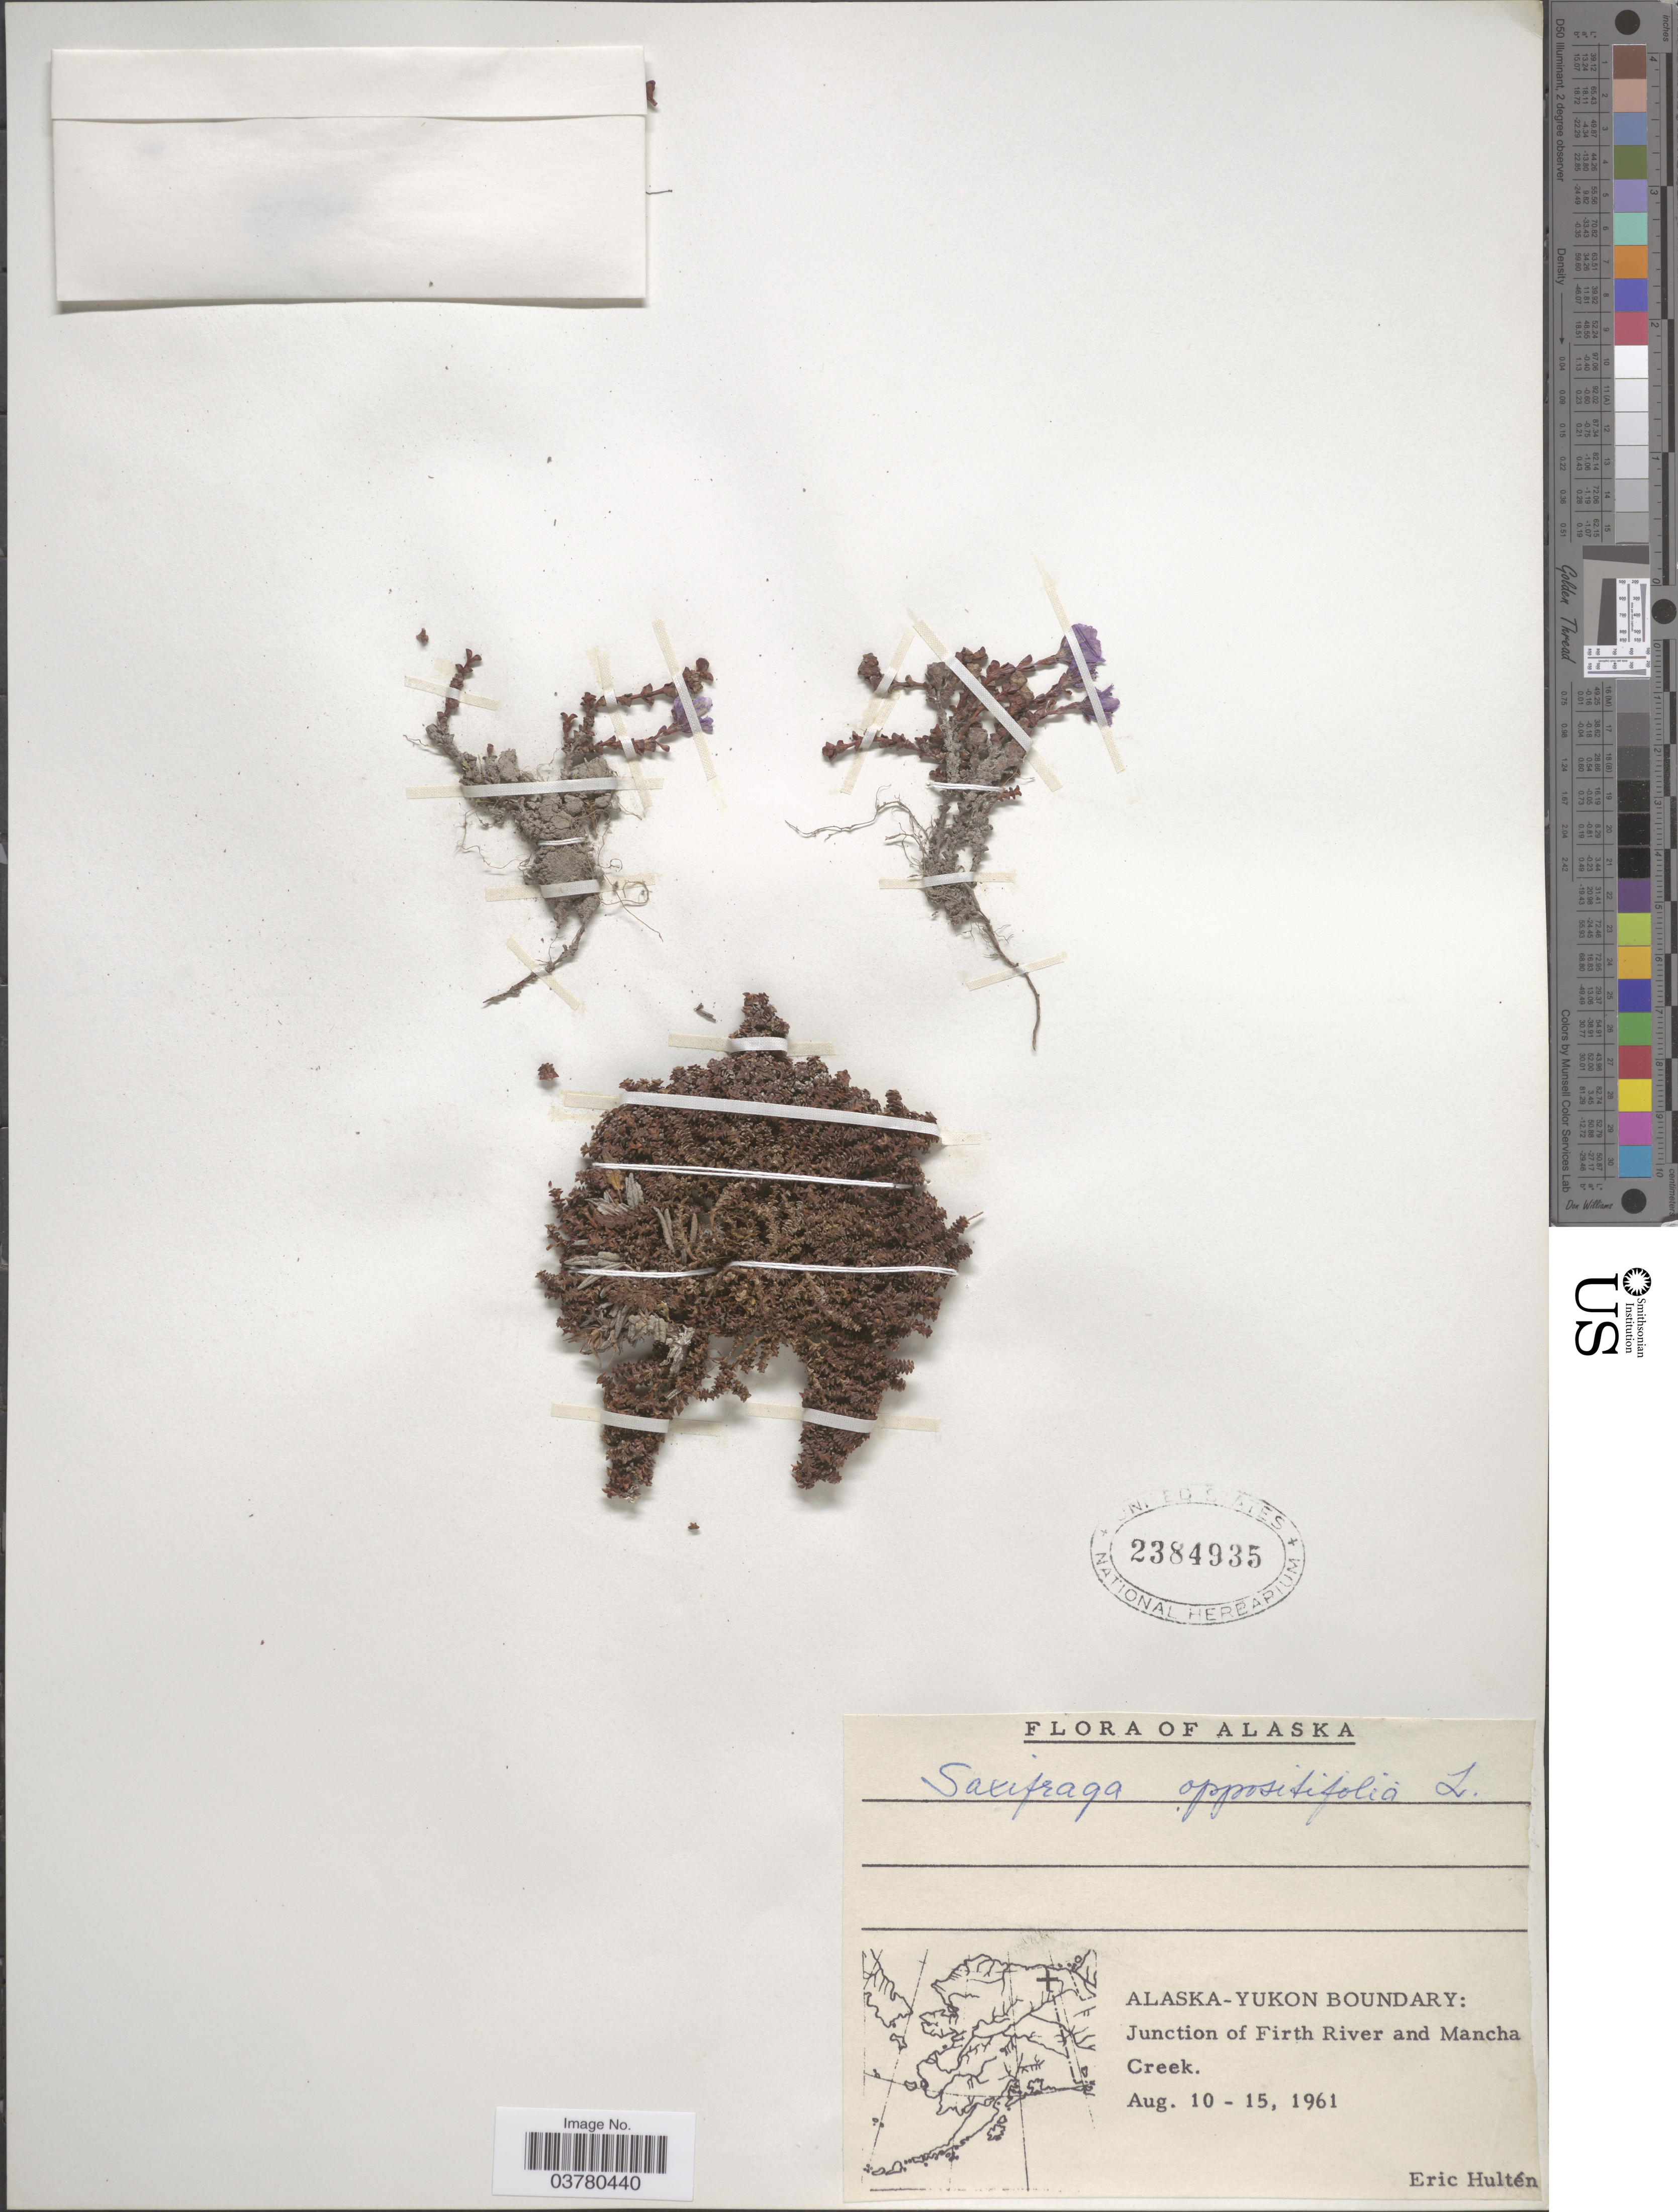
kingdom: Plantae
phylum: Tracheophyta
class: Magnoliopsida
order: Saxifragales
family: Saxifragaceae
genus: Saxifraga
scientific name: Saxifraga oppositifolia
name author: L.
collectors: E. G. Hultén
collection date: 1961-08-10/1961-08-15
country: United States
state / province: Alaska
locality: Alaska-Yukon Boundary: Junction of Firth River and Mancha Creek.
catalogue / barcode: US 2384935